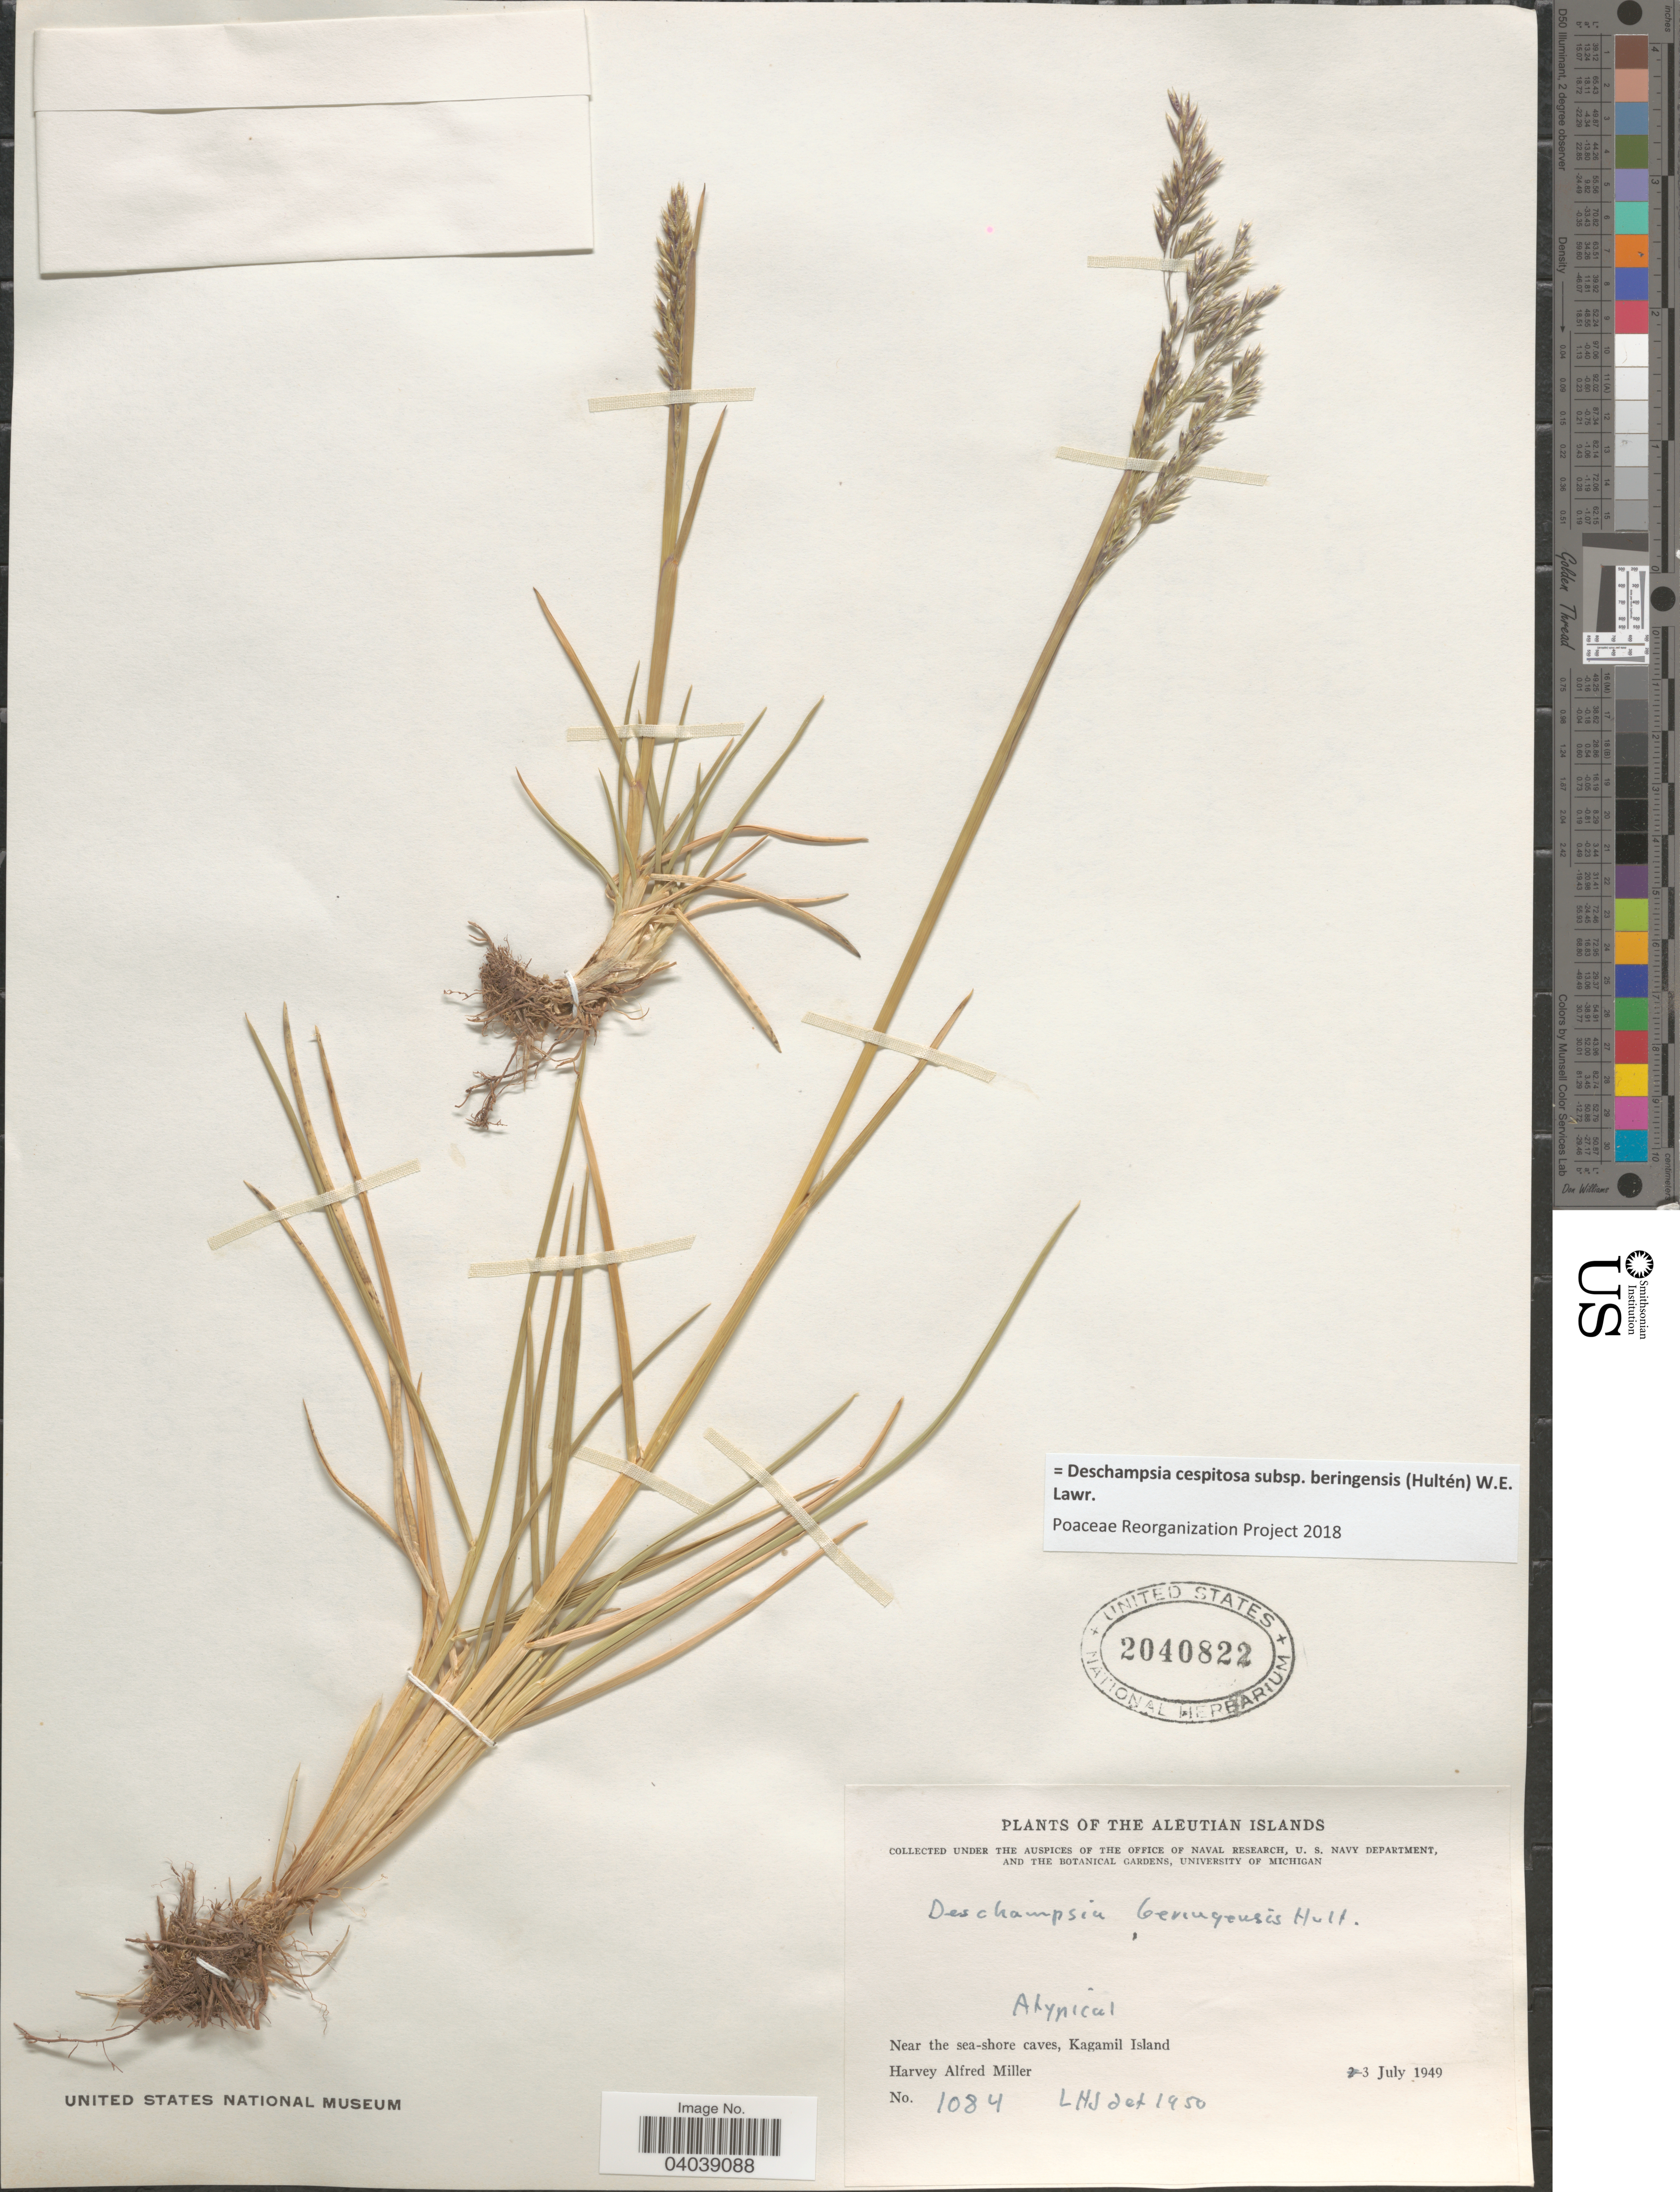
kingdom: Plantae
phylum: Tracheophyta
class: Liliopsida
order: Poales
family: Poaceae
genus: Deschampsia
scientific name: Deschampsia cespitosa subsp. beringensis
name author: (Hultén) Lawrence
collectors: H. A. Miller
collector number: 1084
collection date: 1949-07-03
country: United States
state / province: Alaska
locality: The Aleutian Islands. Near the sea-shore caves, Kagamil Island.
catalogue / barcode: US 2040822